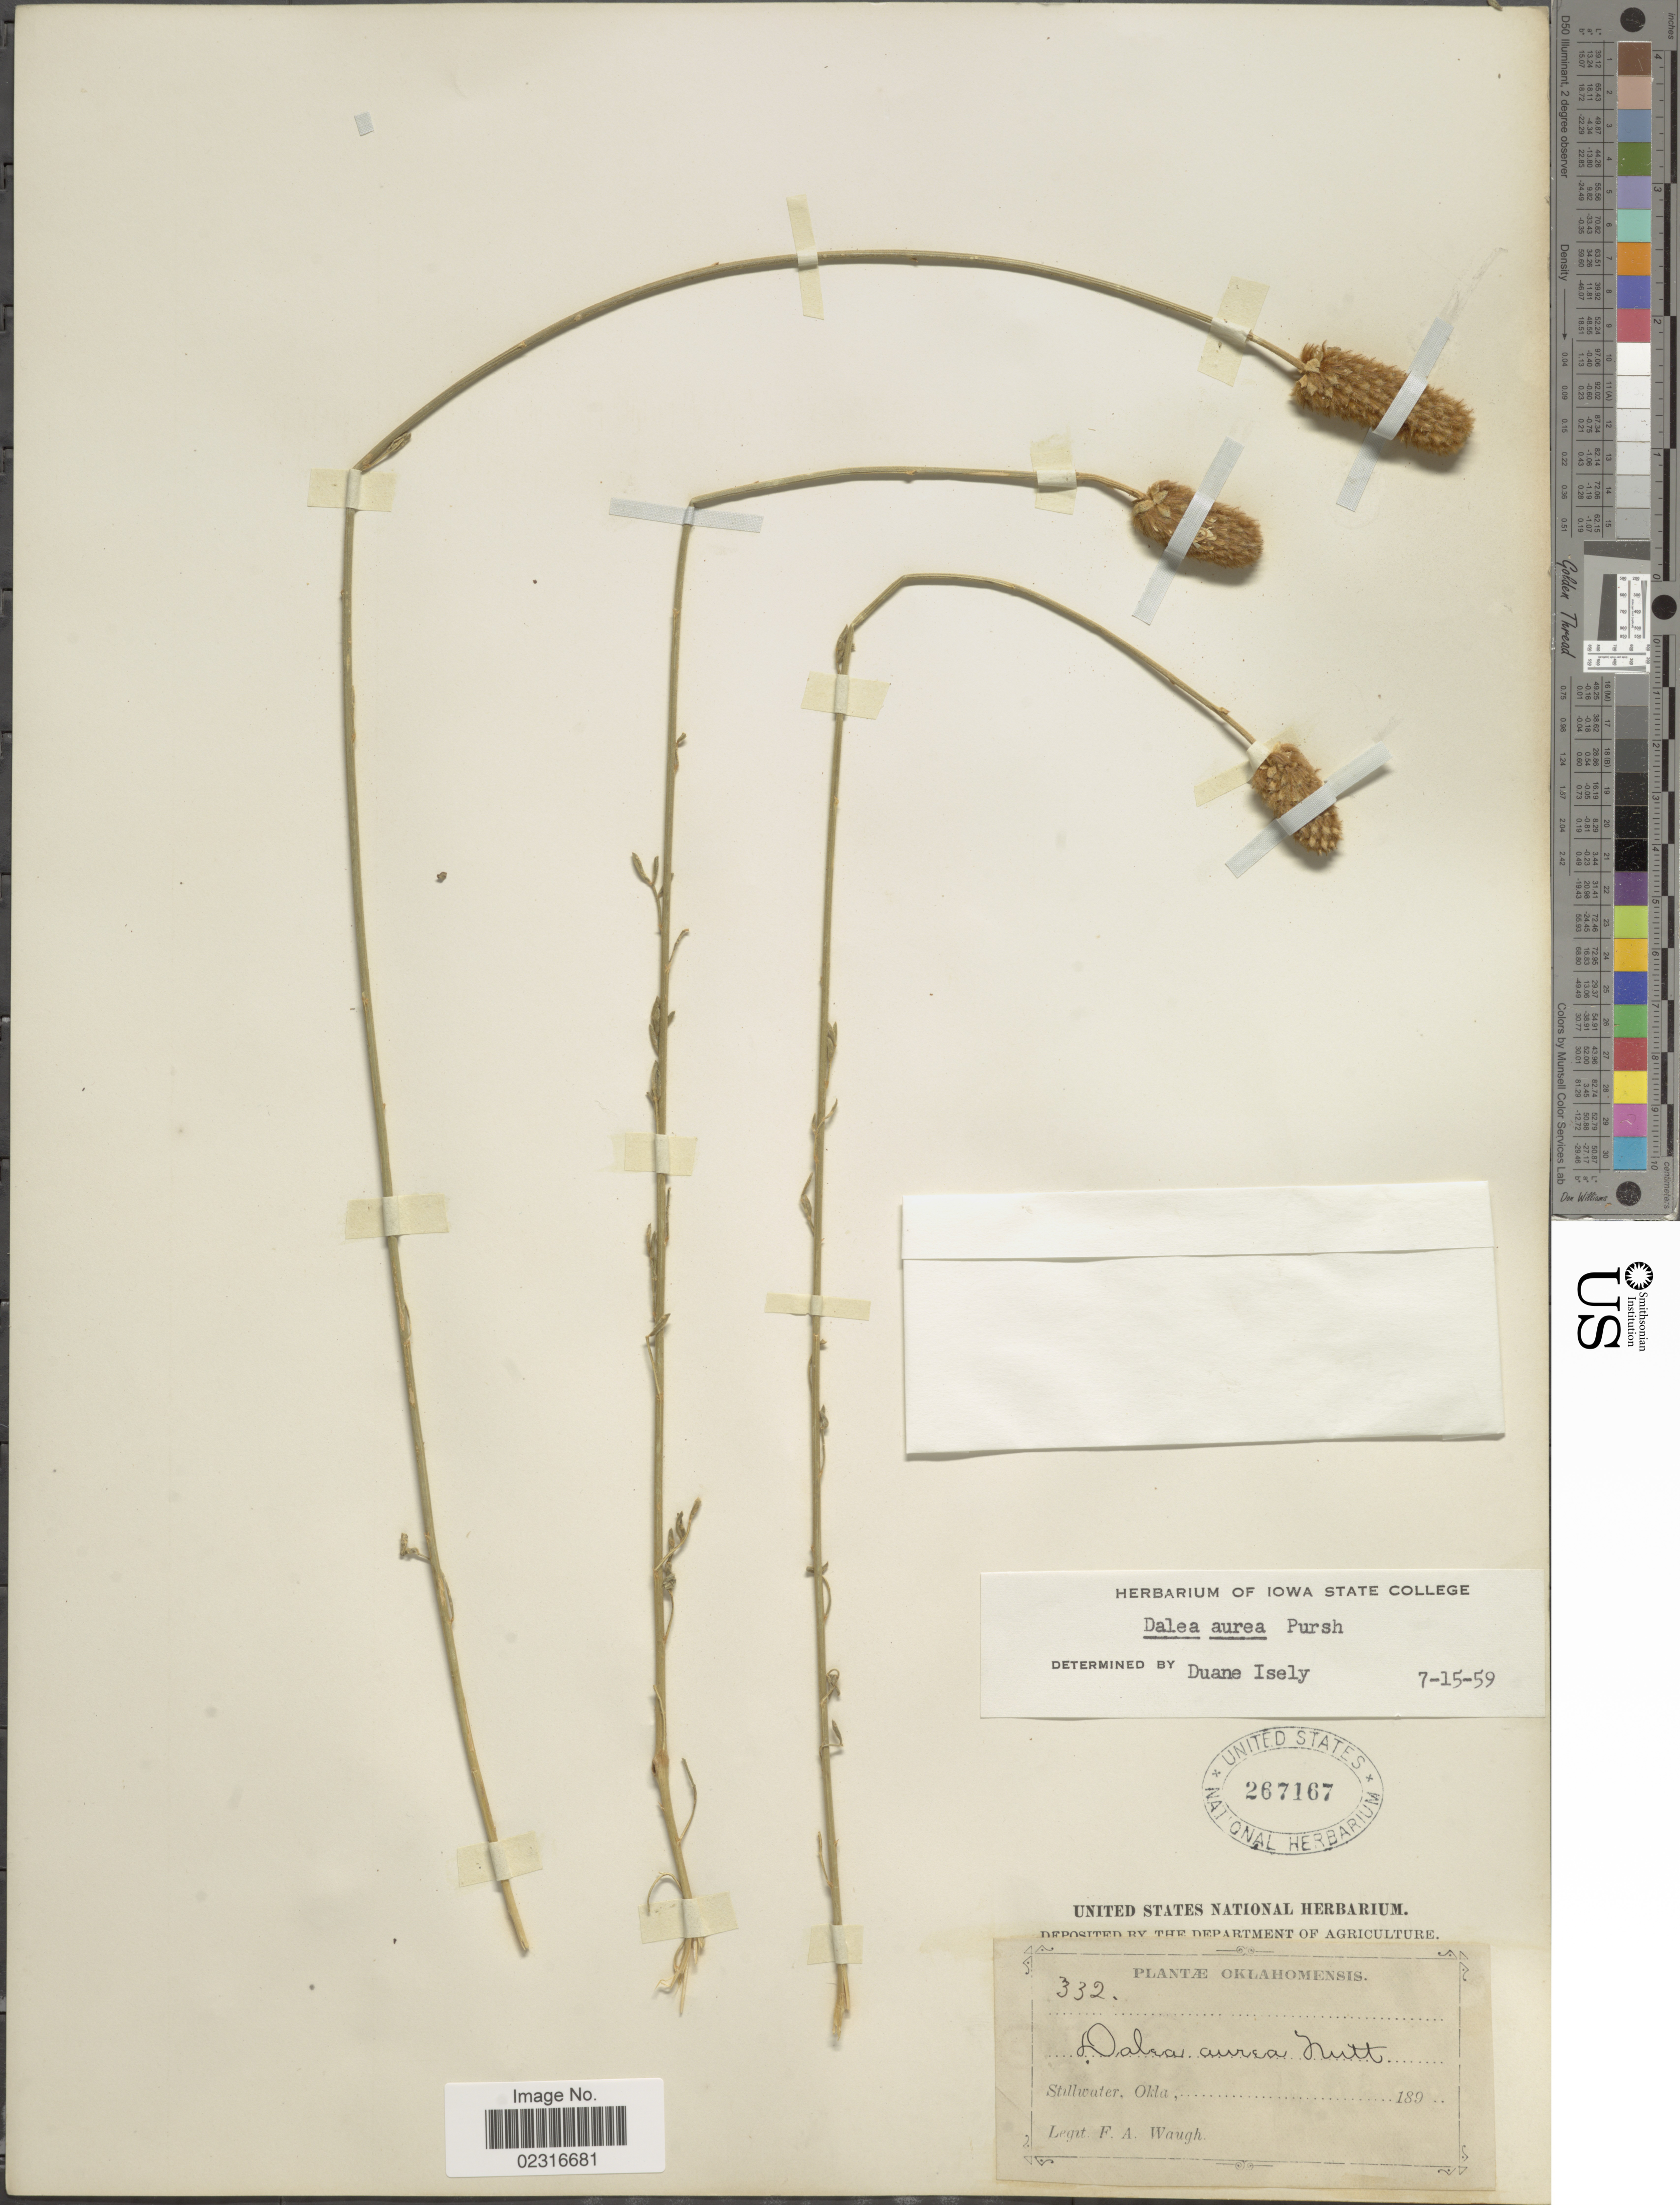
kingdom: Plantae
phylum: Tracheophyta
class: Magnoliopsida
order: Fabales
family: Fabaceae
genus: Dalea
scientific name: Dalea aurea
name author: Nutt. ex Pursh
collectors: F. Waugh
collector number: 332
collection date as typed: Transcribed d/m/y: //189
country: United States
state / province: Oklahoma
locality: Oklahomensis. Stillwater, Okla.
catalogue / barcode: US 267167